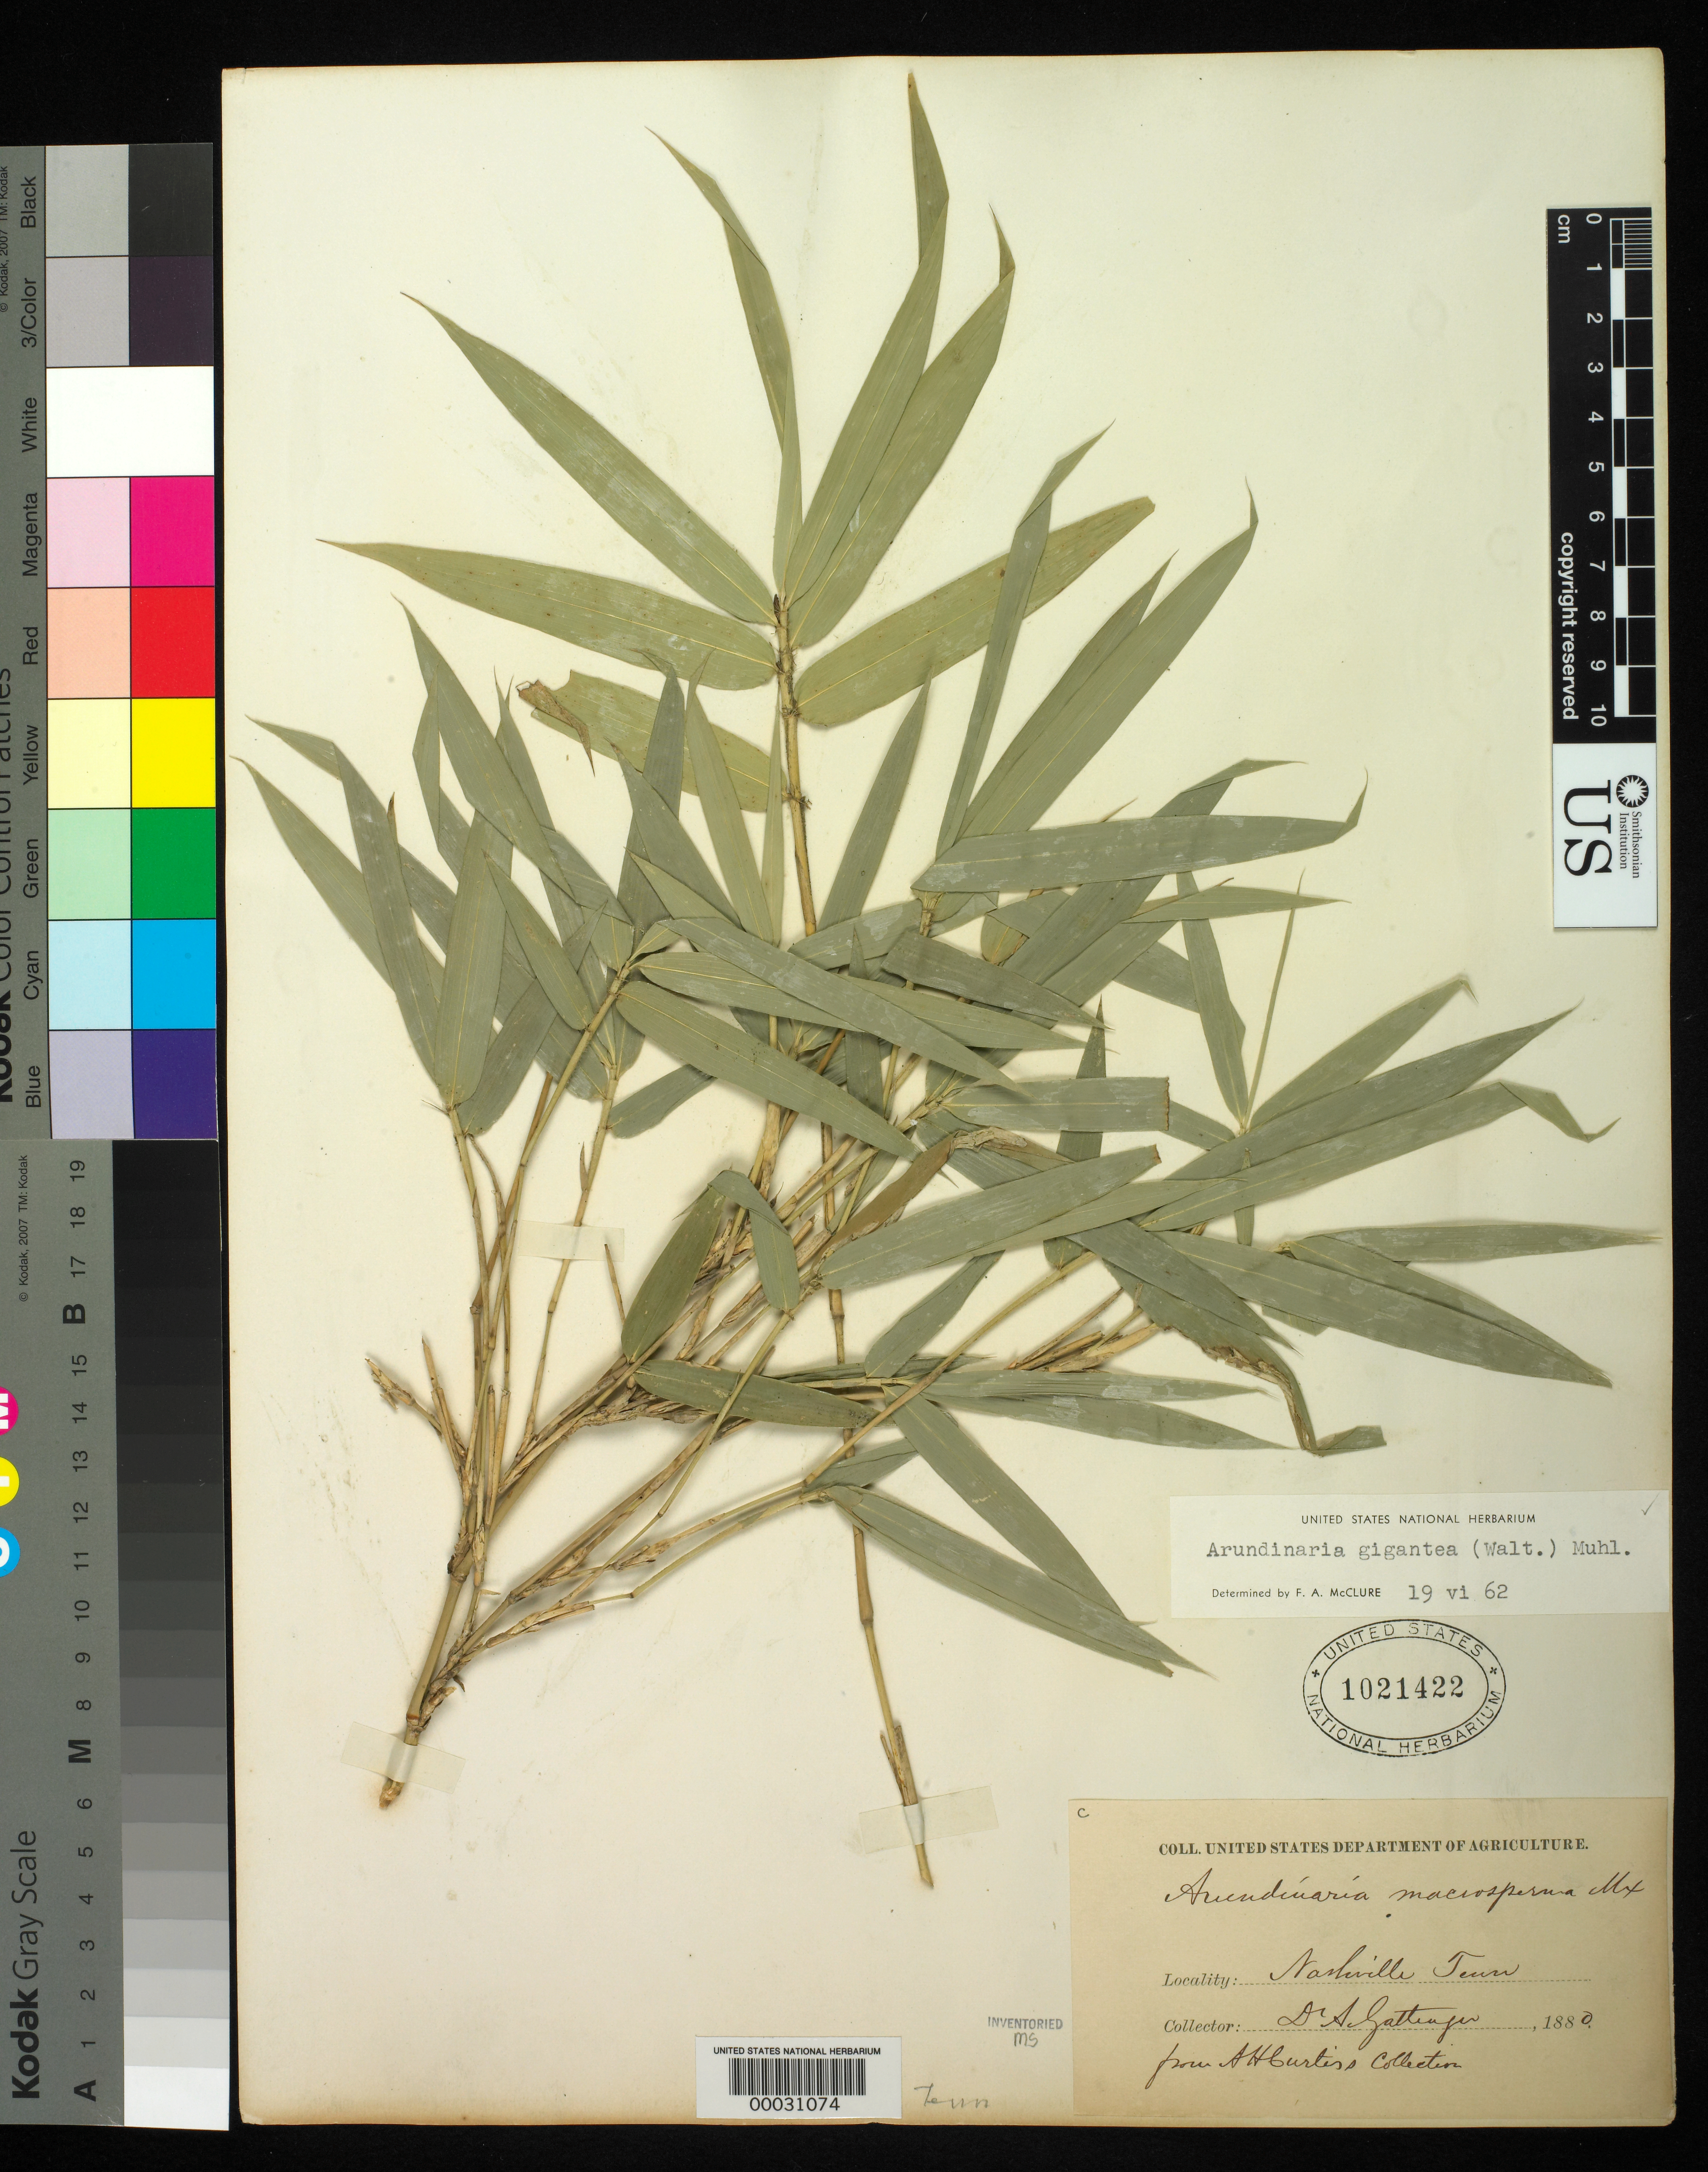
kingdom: Plantae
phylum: Tracheophyta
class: Liliopsida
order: Poales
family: Poaceae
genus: Arundinaria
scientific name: Arundinaria gigantea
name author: (Walter) Muhl.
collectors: A. Gattinger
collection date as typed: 1880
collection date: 1880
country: United States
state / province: Tennessee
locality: Canebrakes, nashville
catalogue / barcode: US 1021422